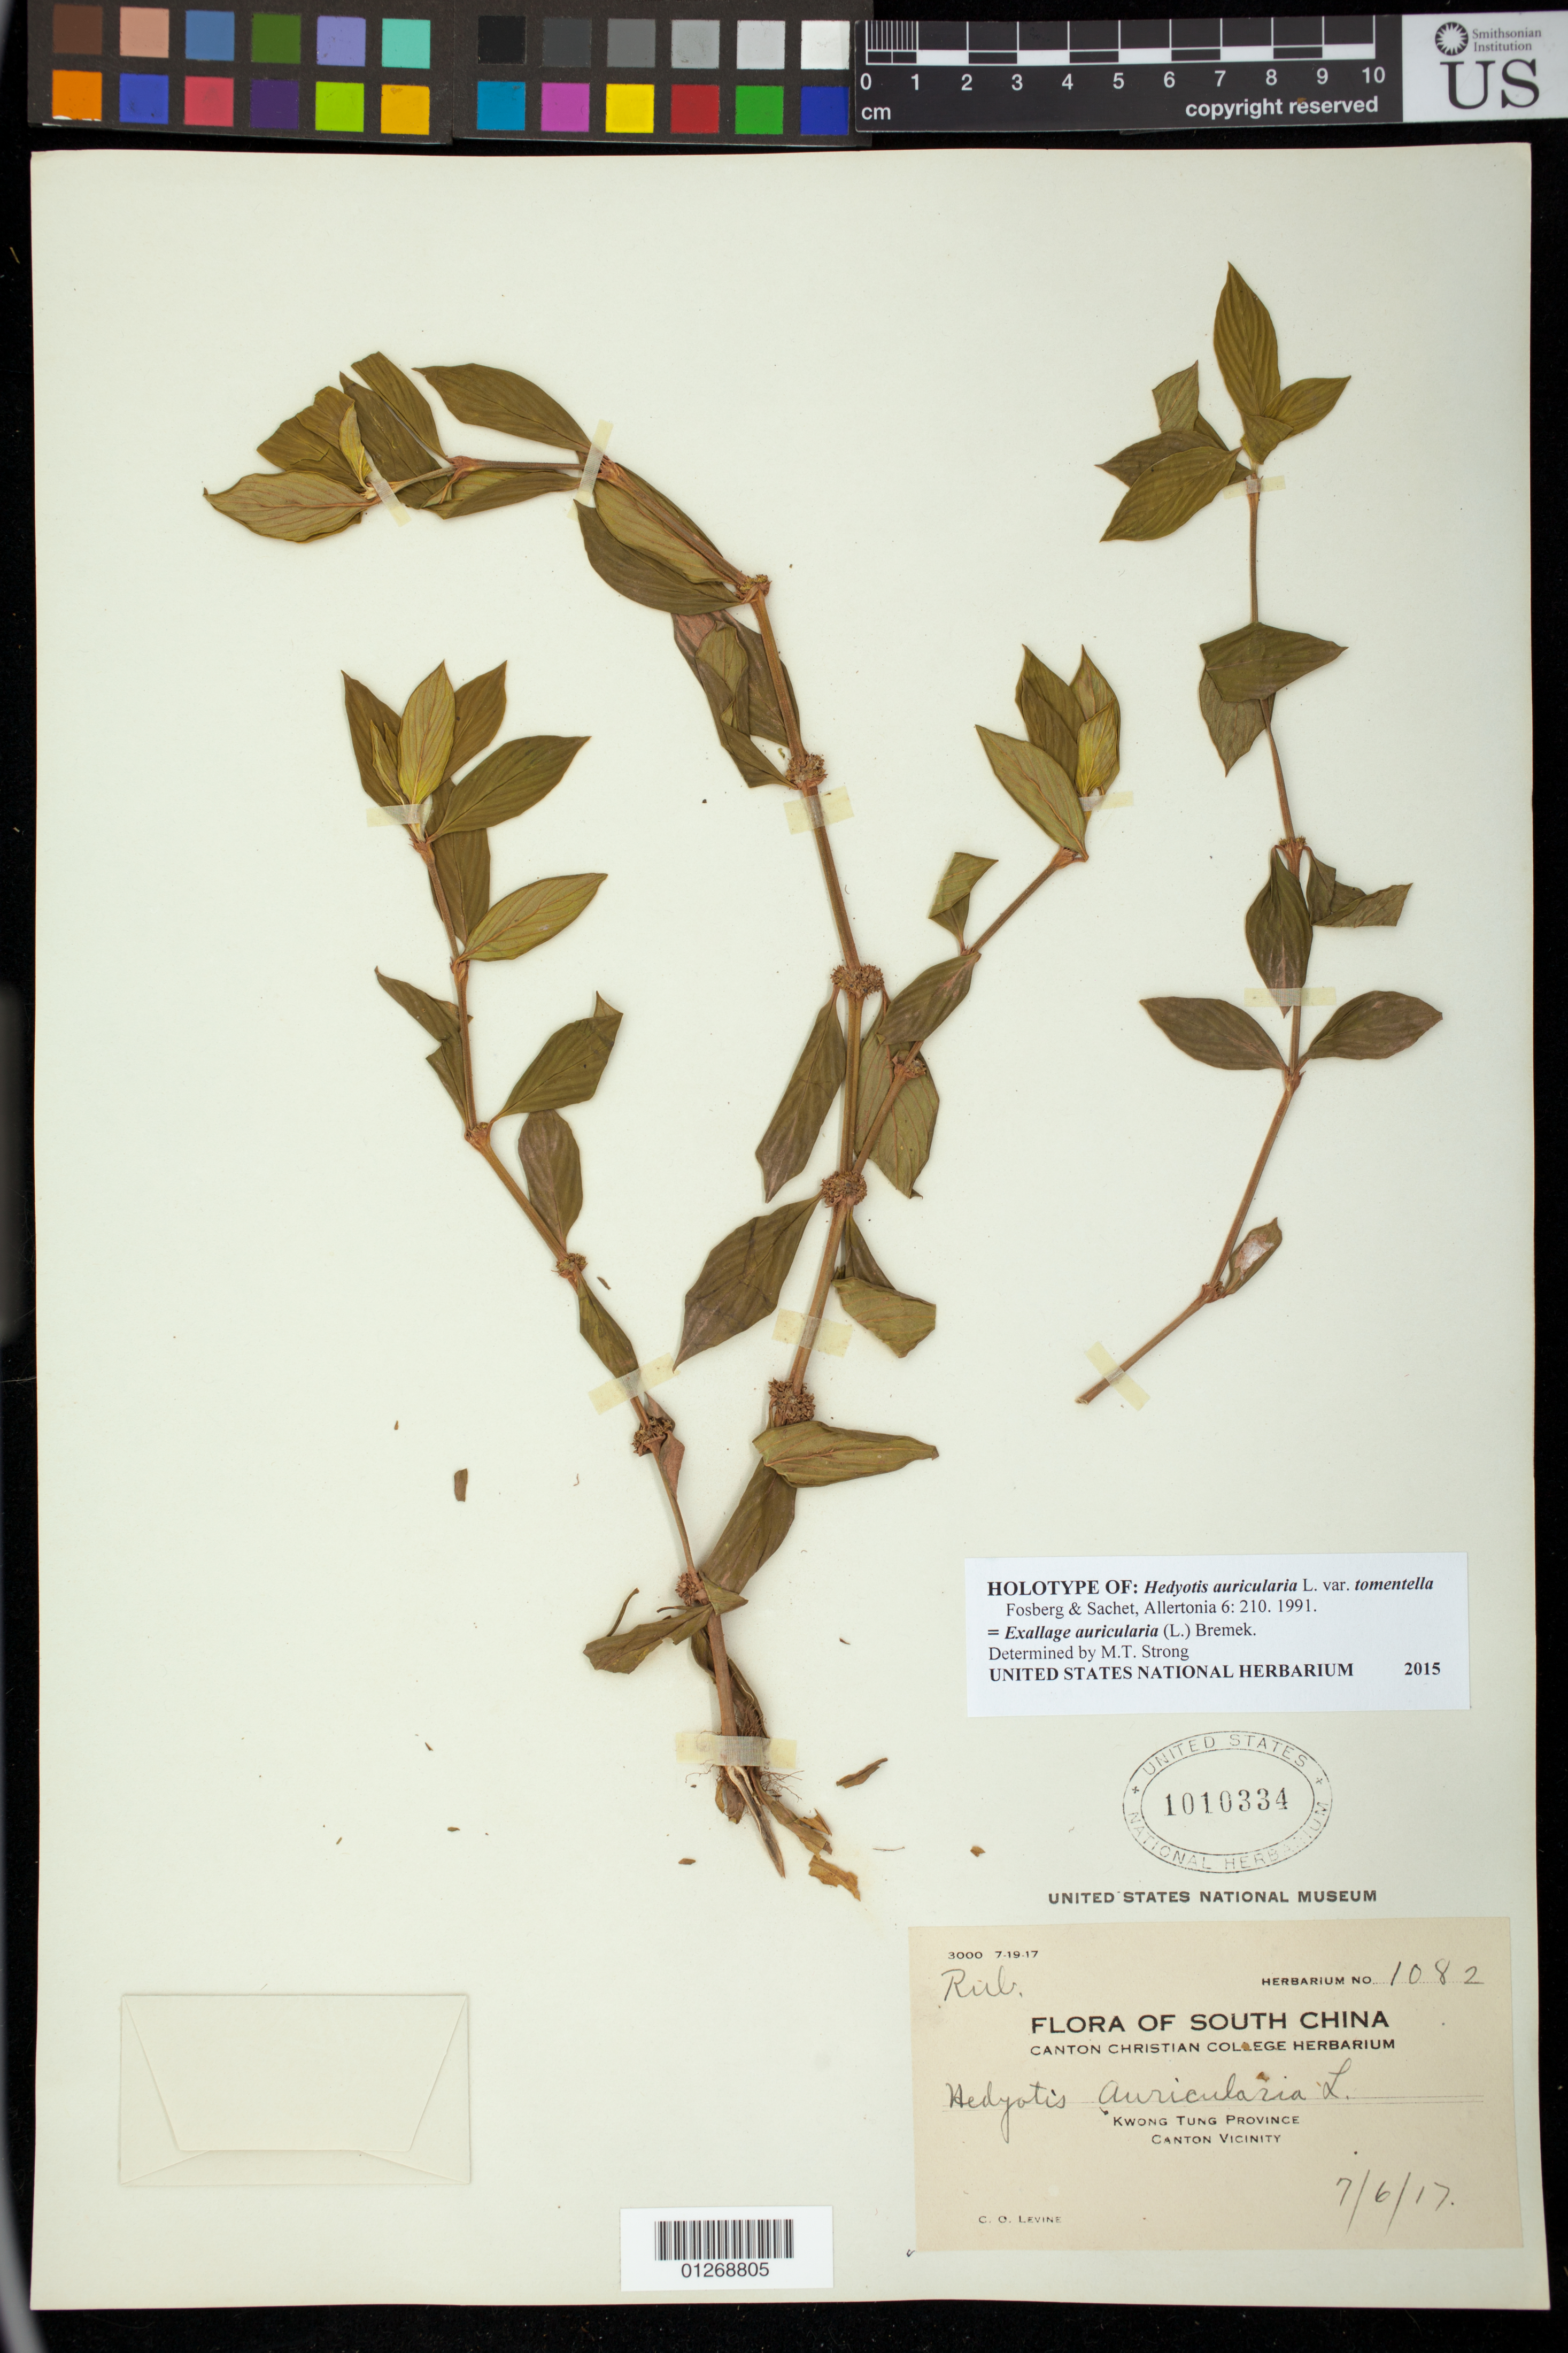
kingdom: Plantae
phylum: Tracheophyta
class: Magnoliopsida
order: Gentianales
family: Rubiaceae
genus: Hedyotis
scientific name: Hedyotis auricularia var. tomentella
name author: Fosberg & Sachet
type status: Holotype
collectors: C. O. Levine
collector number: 1082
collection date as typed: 7 / 6 / 17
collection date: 1917-07-06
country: China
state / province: Guangdong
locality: Kwong Tung Province, Canton vicinity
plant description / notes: Annotated as holotype by M.T. Strong (2015) but not annotated with taxon name or type designation by the authors (Fosberg & Sachet).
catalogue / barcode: US 1010334